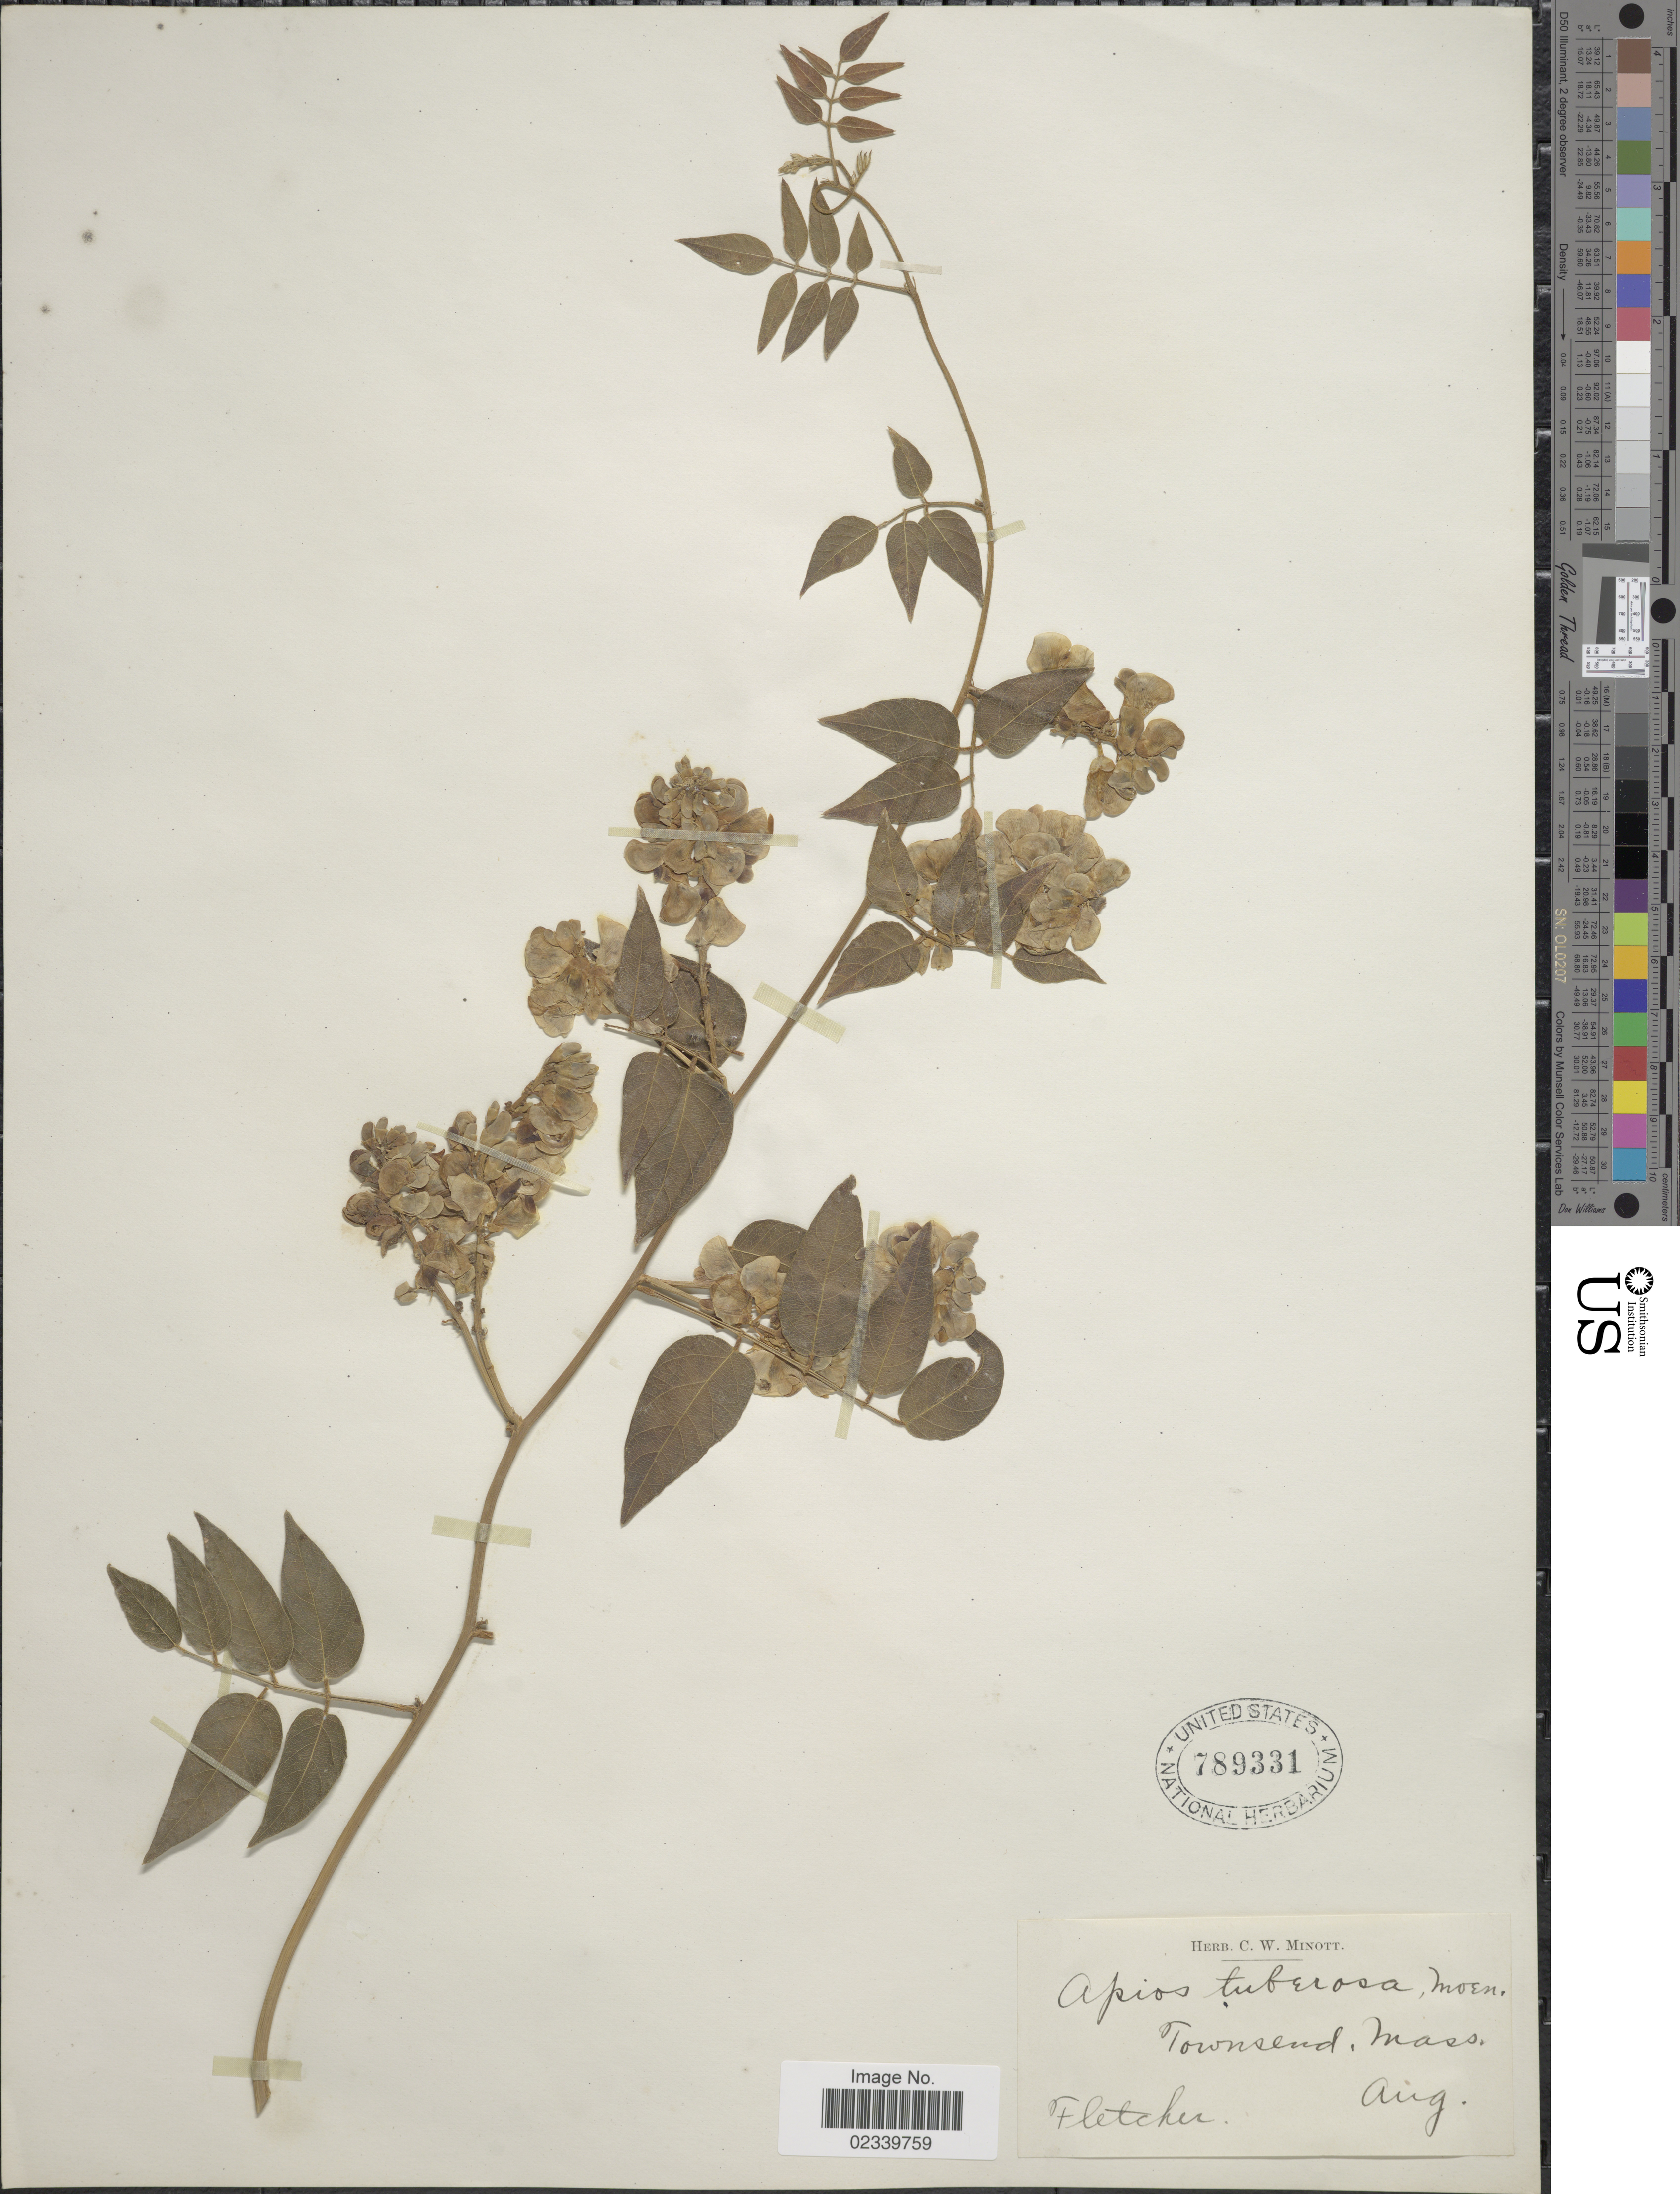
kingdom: Plantae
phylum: Tracheophyta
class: Magnoliopsida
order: Fabales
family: Fabaceae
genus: Apios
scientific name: Apios americana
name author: Medik.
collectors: -. Fletcher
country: United States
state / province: Massachusetts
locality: Townsend, Mass.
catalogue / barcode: US 789331